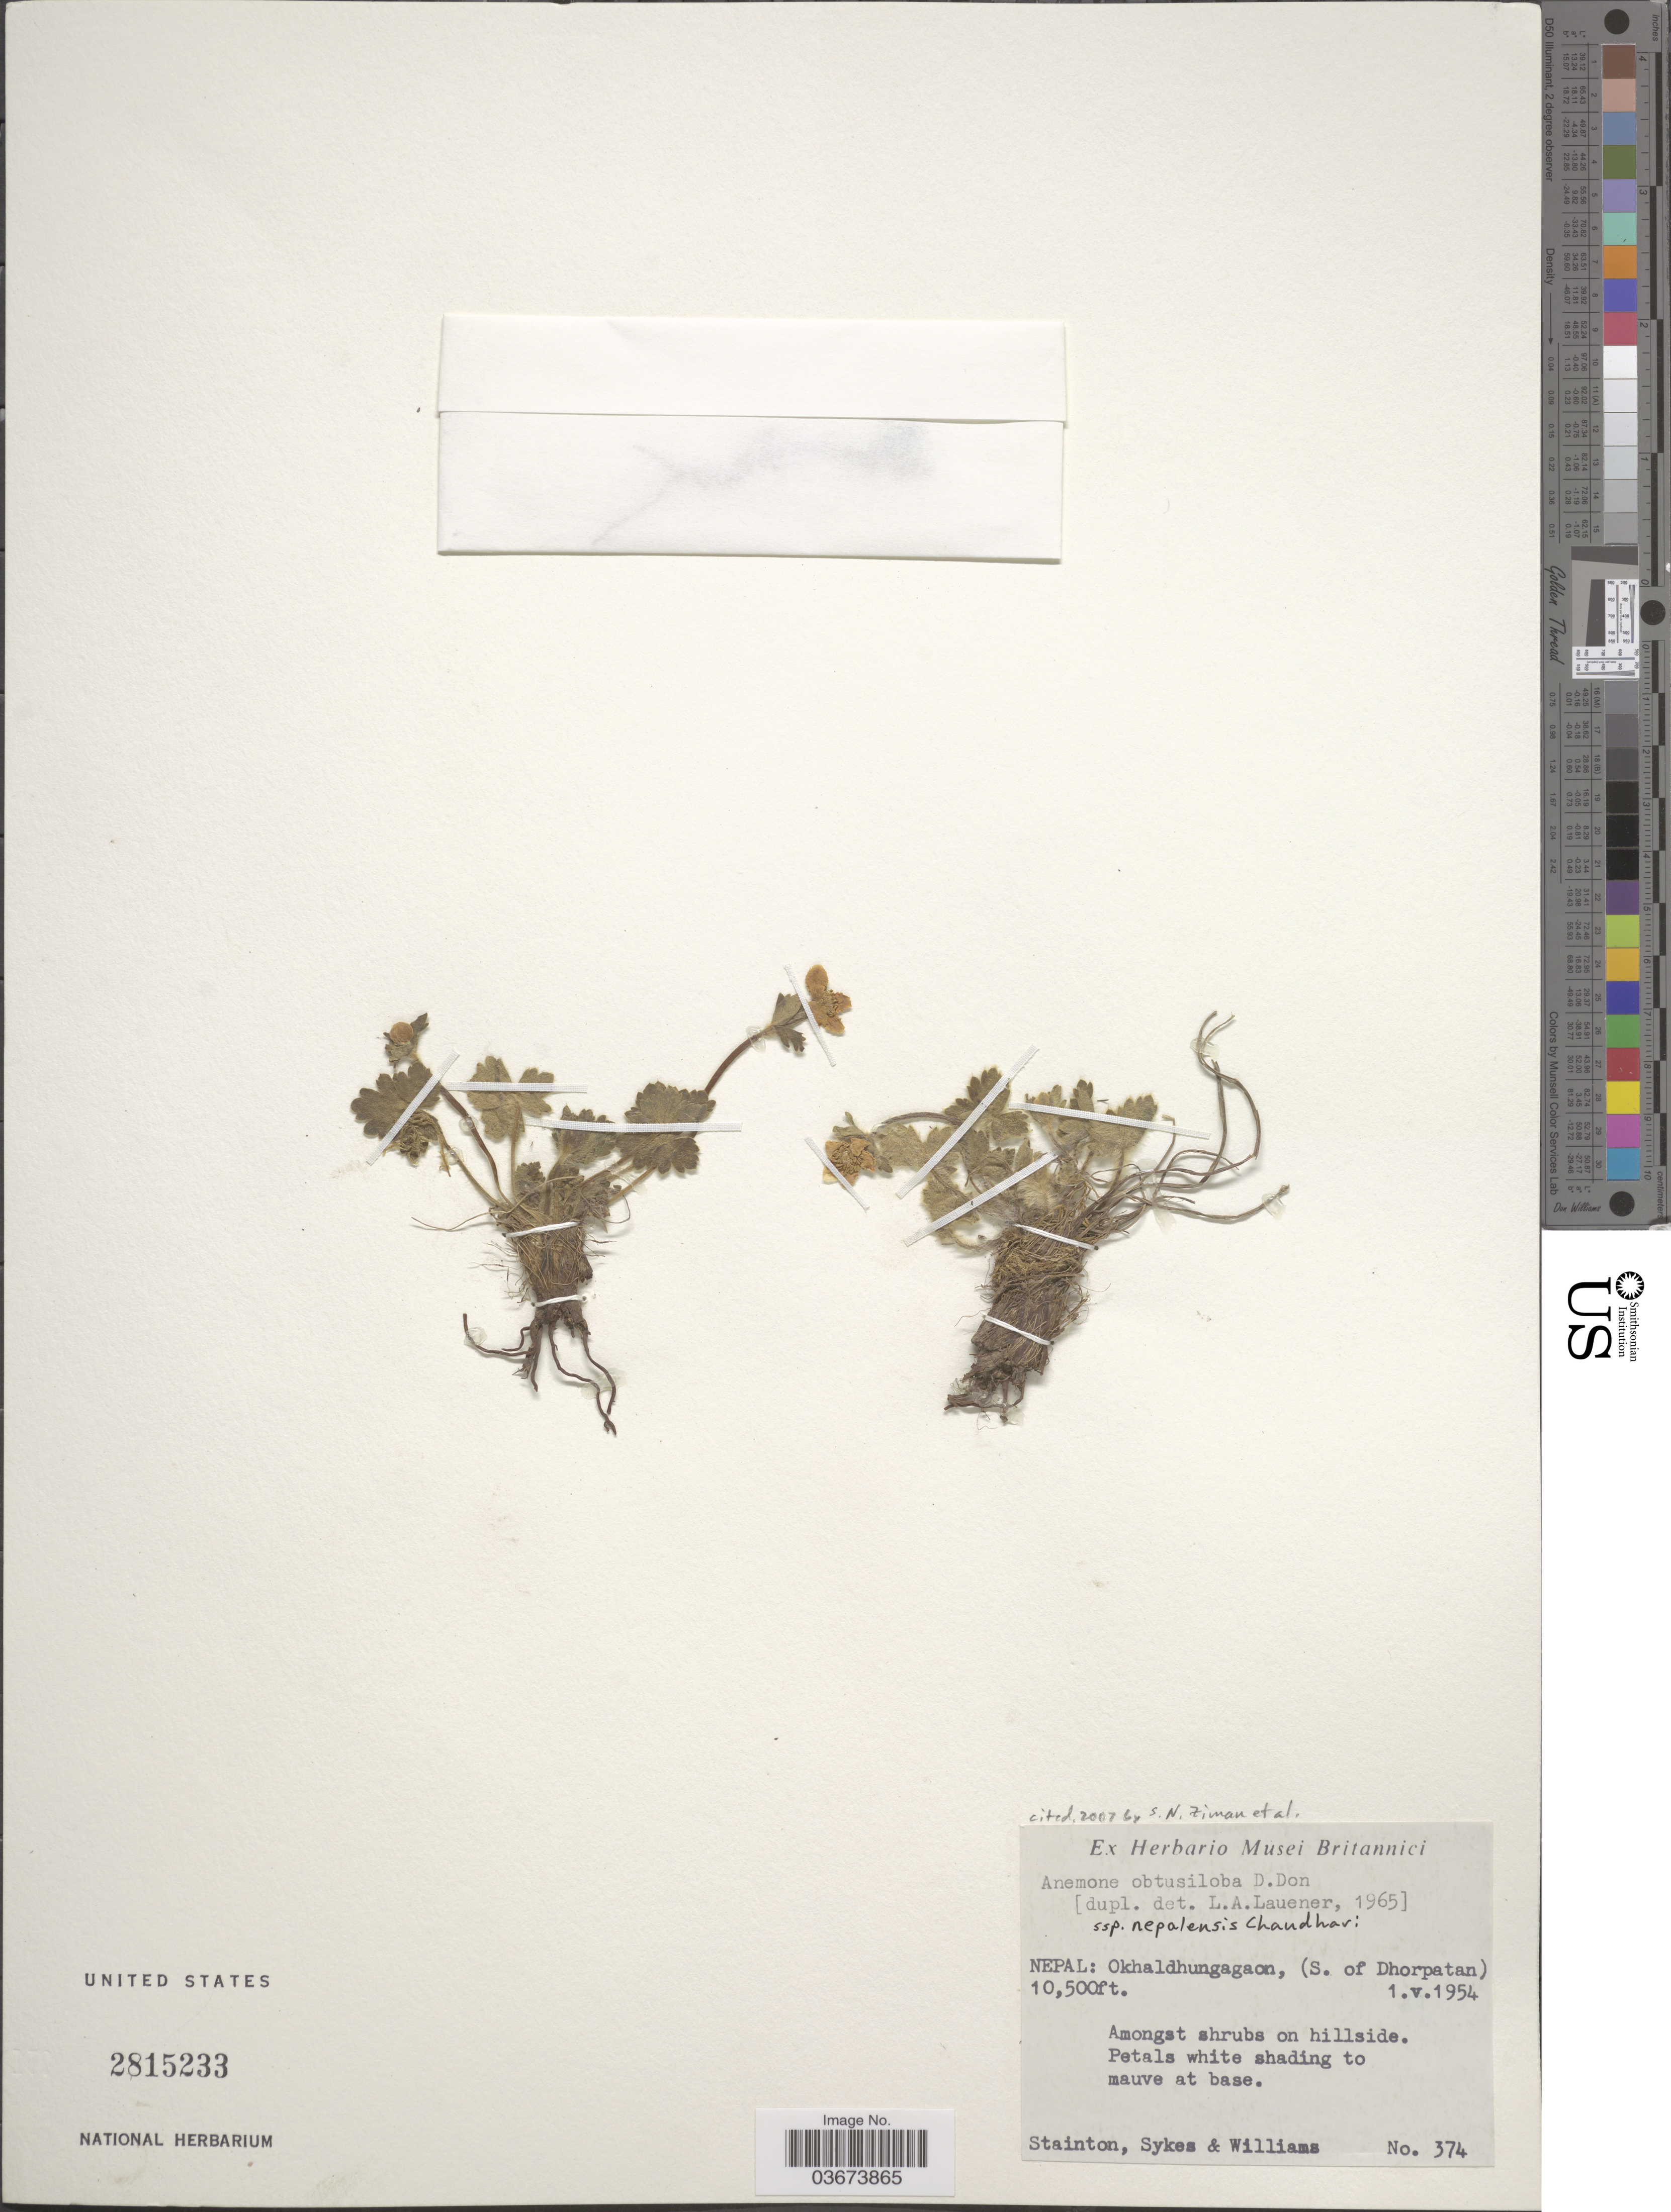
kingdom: Plantae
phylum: Tracheophyta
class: Magnoliopsida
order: Ranunculales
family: Ranunculaceae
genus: Anemone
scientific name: Anemone obtusiloba subsp. nepalensis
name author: R.P. Chaudhary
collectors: -. Stainton, Sykes, -- & -- Williams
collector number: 374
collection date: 1954-05-01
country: Nepal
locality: Okhaldhungagaon, (S. of Dhorpatan).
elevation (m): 3200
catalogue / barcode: US 2815233